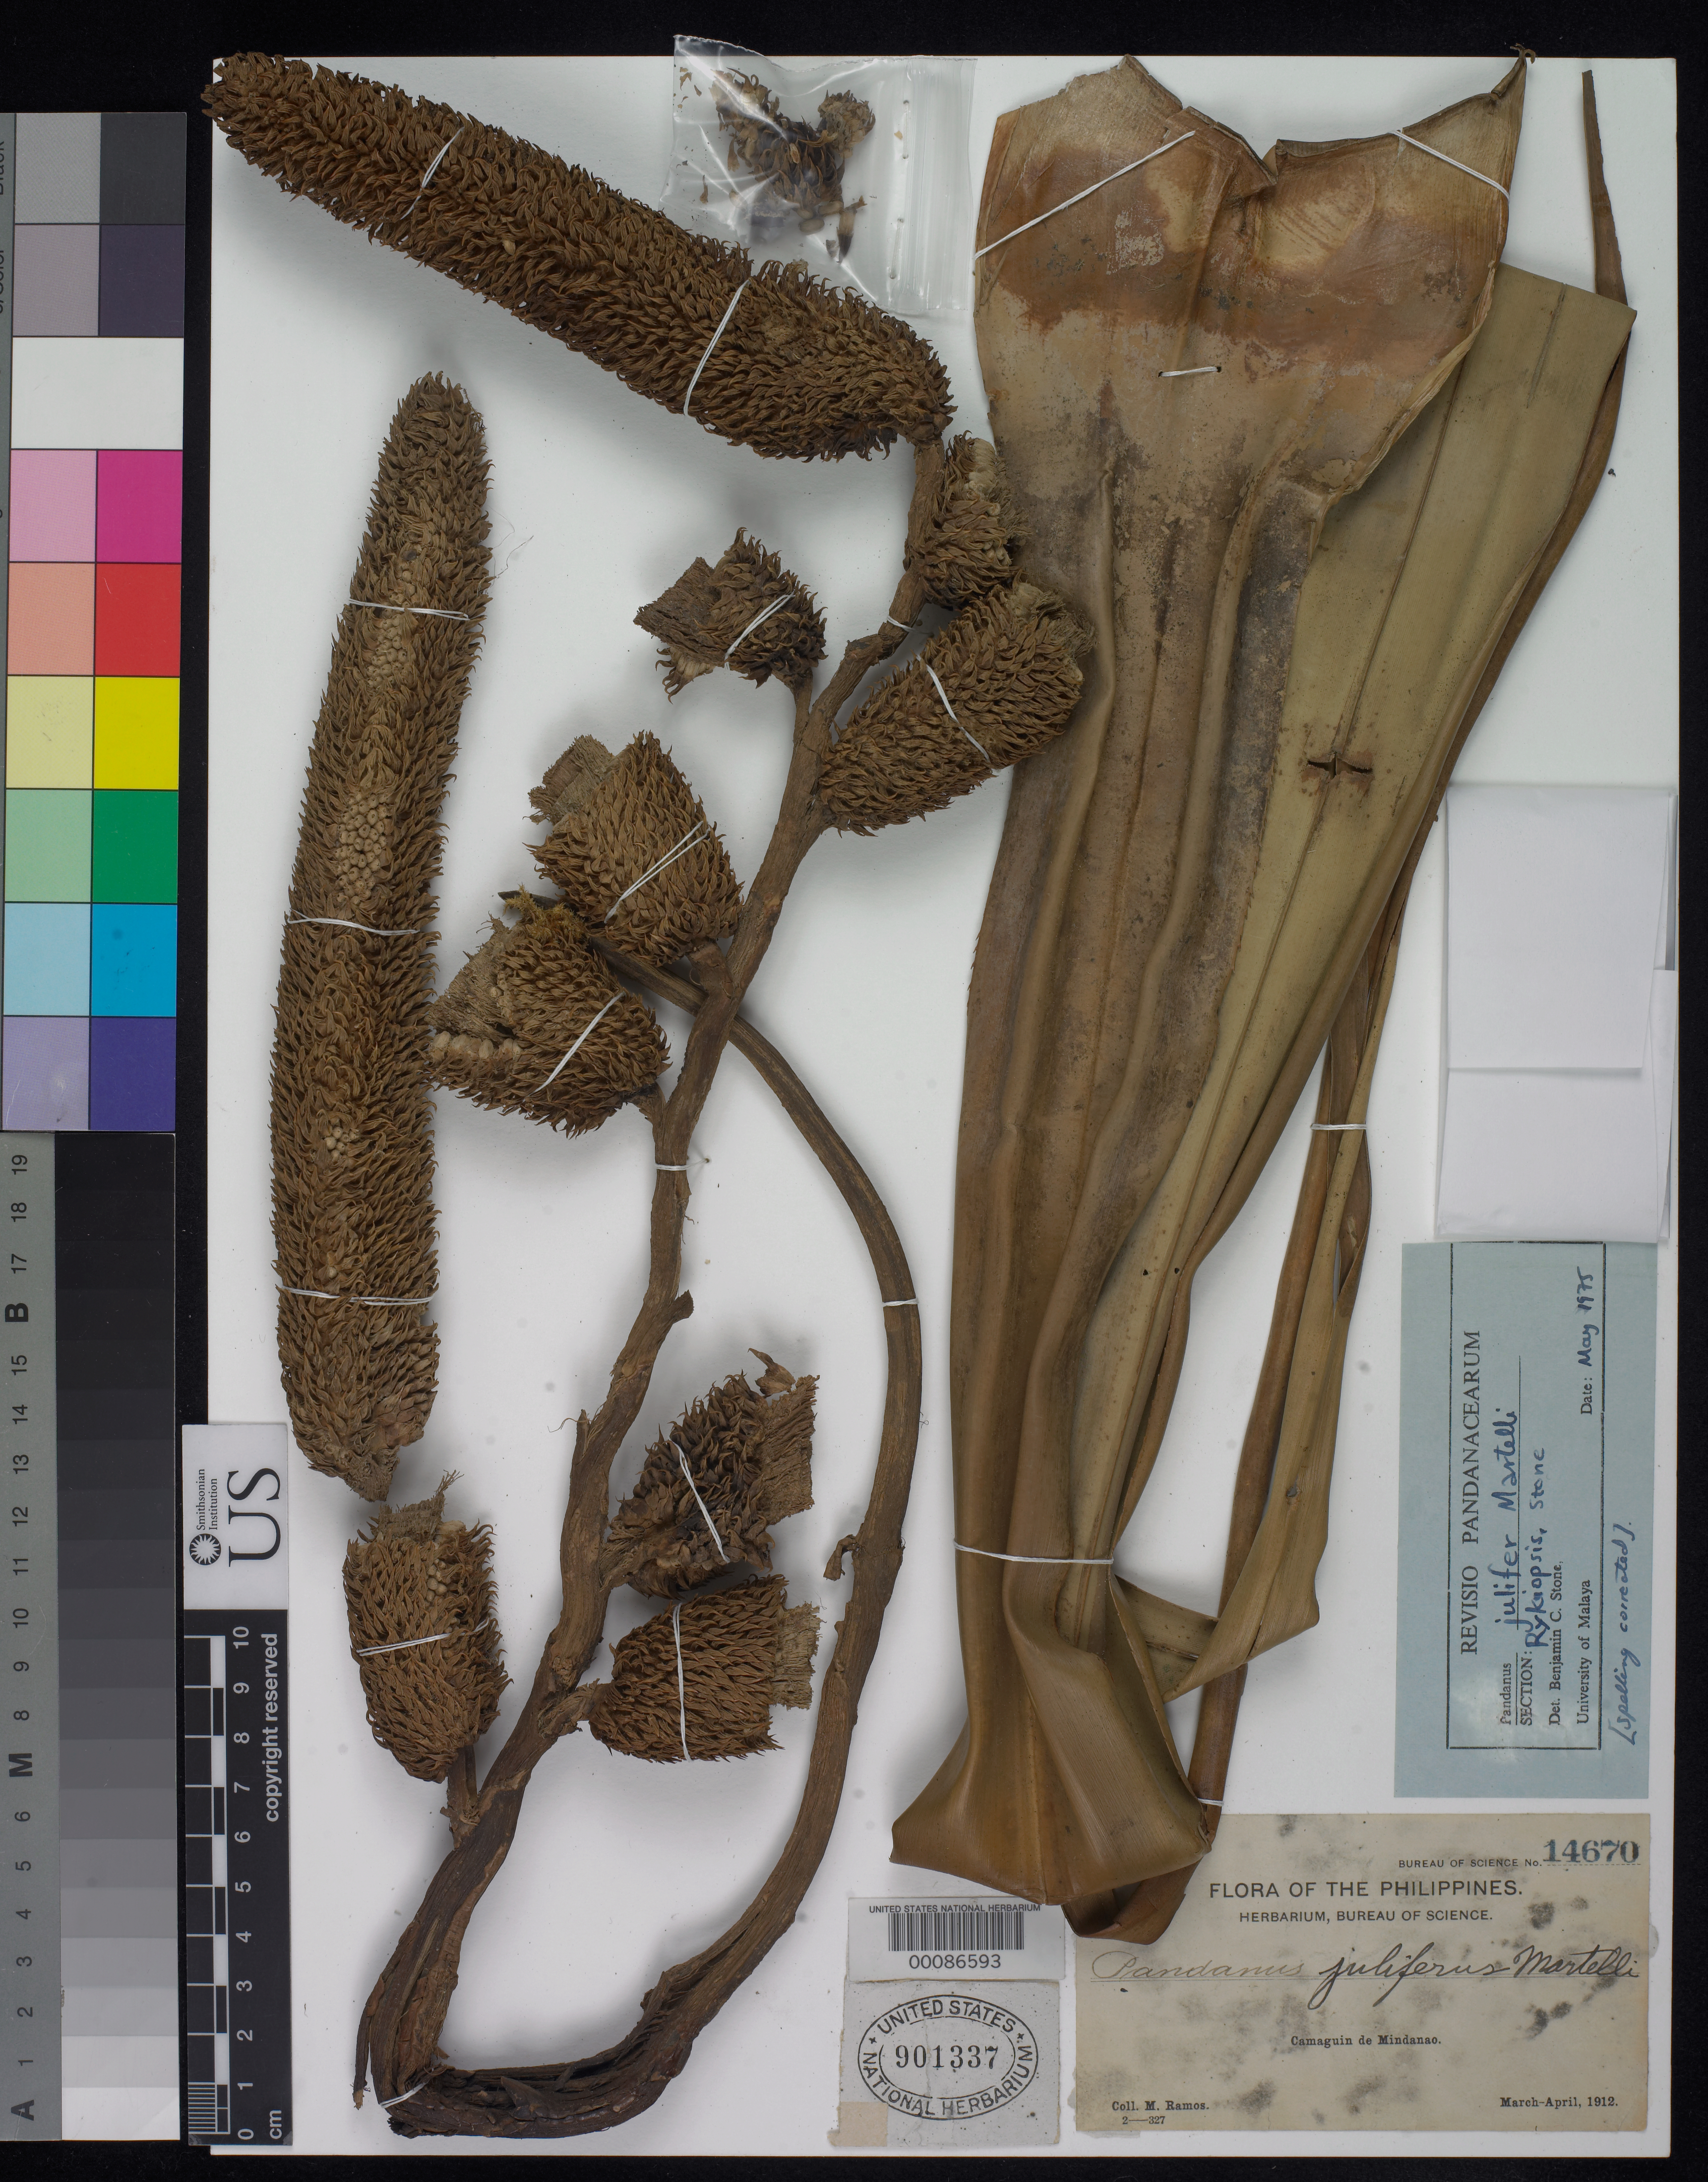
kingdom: Plantae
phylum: Tracheophyta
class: Liliopsida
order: Pandanales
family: Pandanaceae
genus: Pandanus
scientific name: Pandanus juliferus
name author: Martelli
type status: Type Collection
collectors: M. Ramos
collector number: Bur. Sci. 14670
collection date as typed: Mar 1912 to -- Apr 1912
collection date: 1912-03/1912-04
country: Philippines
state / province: Northern Mindanao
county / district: Camiguin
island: Camiguin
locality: Camaguin de Mindanao.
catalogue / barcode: US 901337